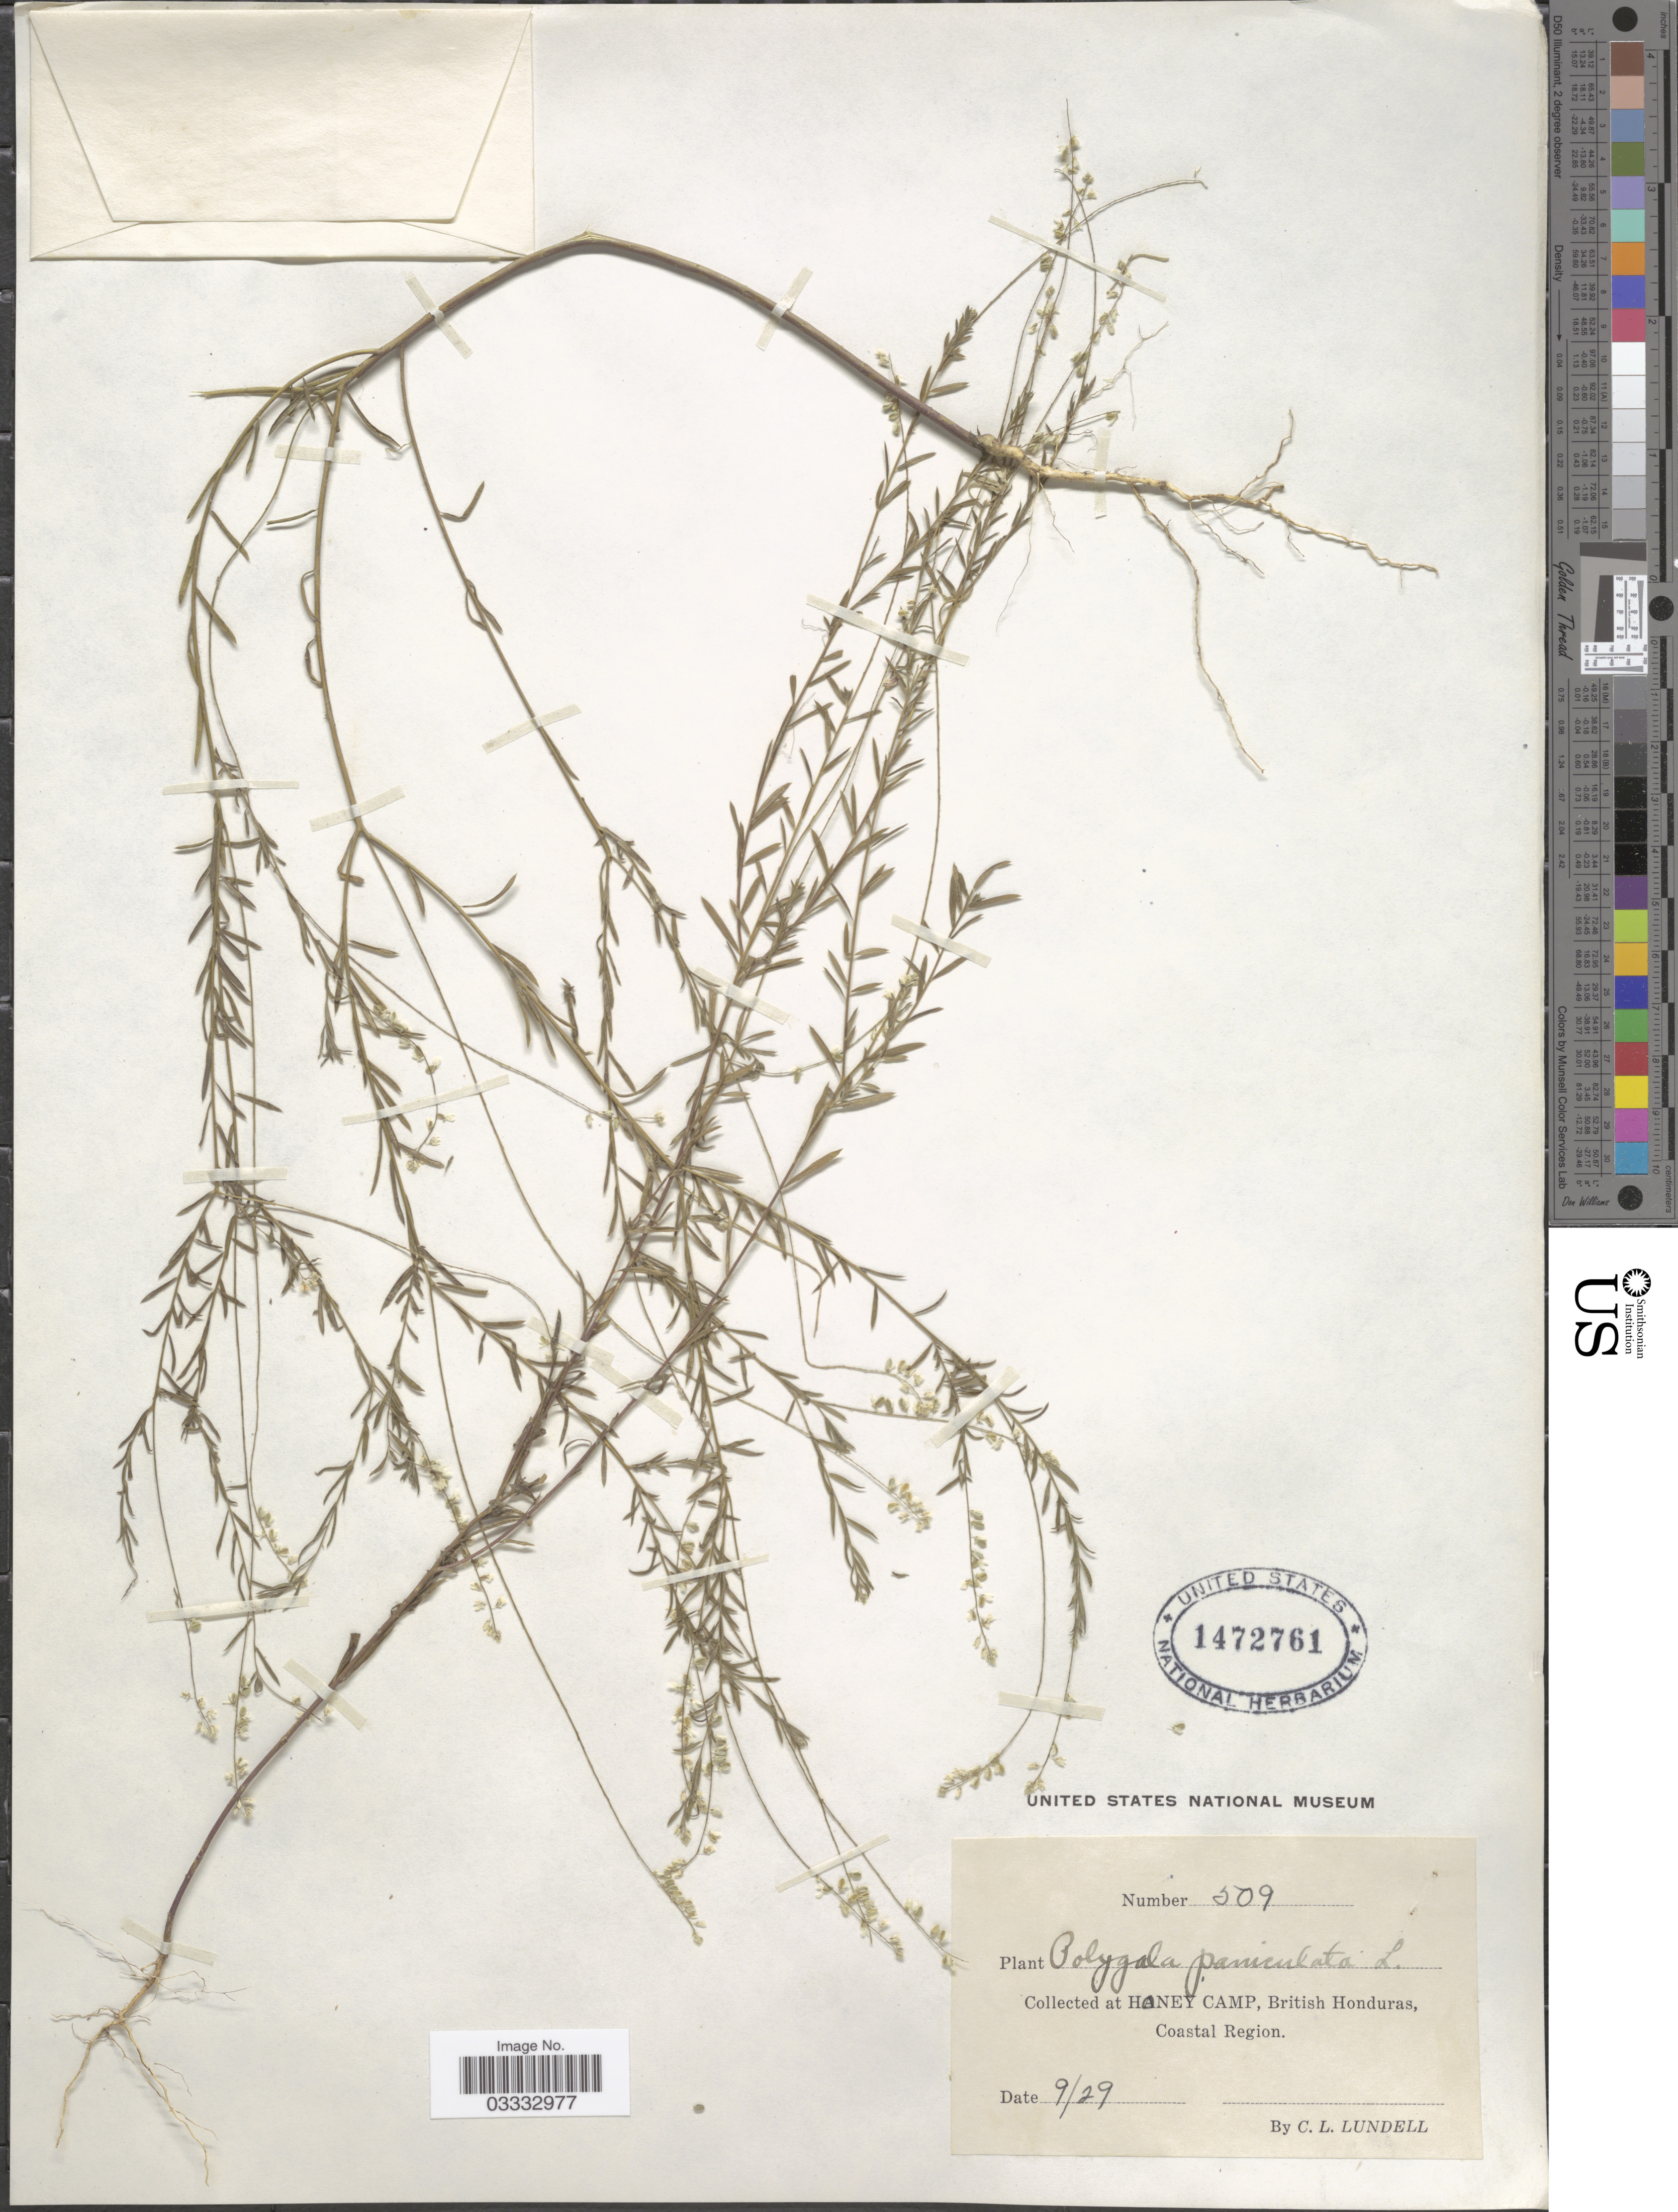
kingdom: Plantae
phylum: Tracheophyta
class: Magnoliopsida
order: Fabales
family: Polygalaceae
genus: Polygala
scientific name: Polygala paniculata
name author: L.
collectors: C. L. Lundell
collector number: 509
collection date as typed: Transcribed d/m/y: /9/29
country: Belize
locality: Honey Camp, British Honduras, Coastal Region.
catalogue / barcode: US 1472761